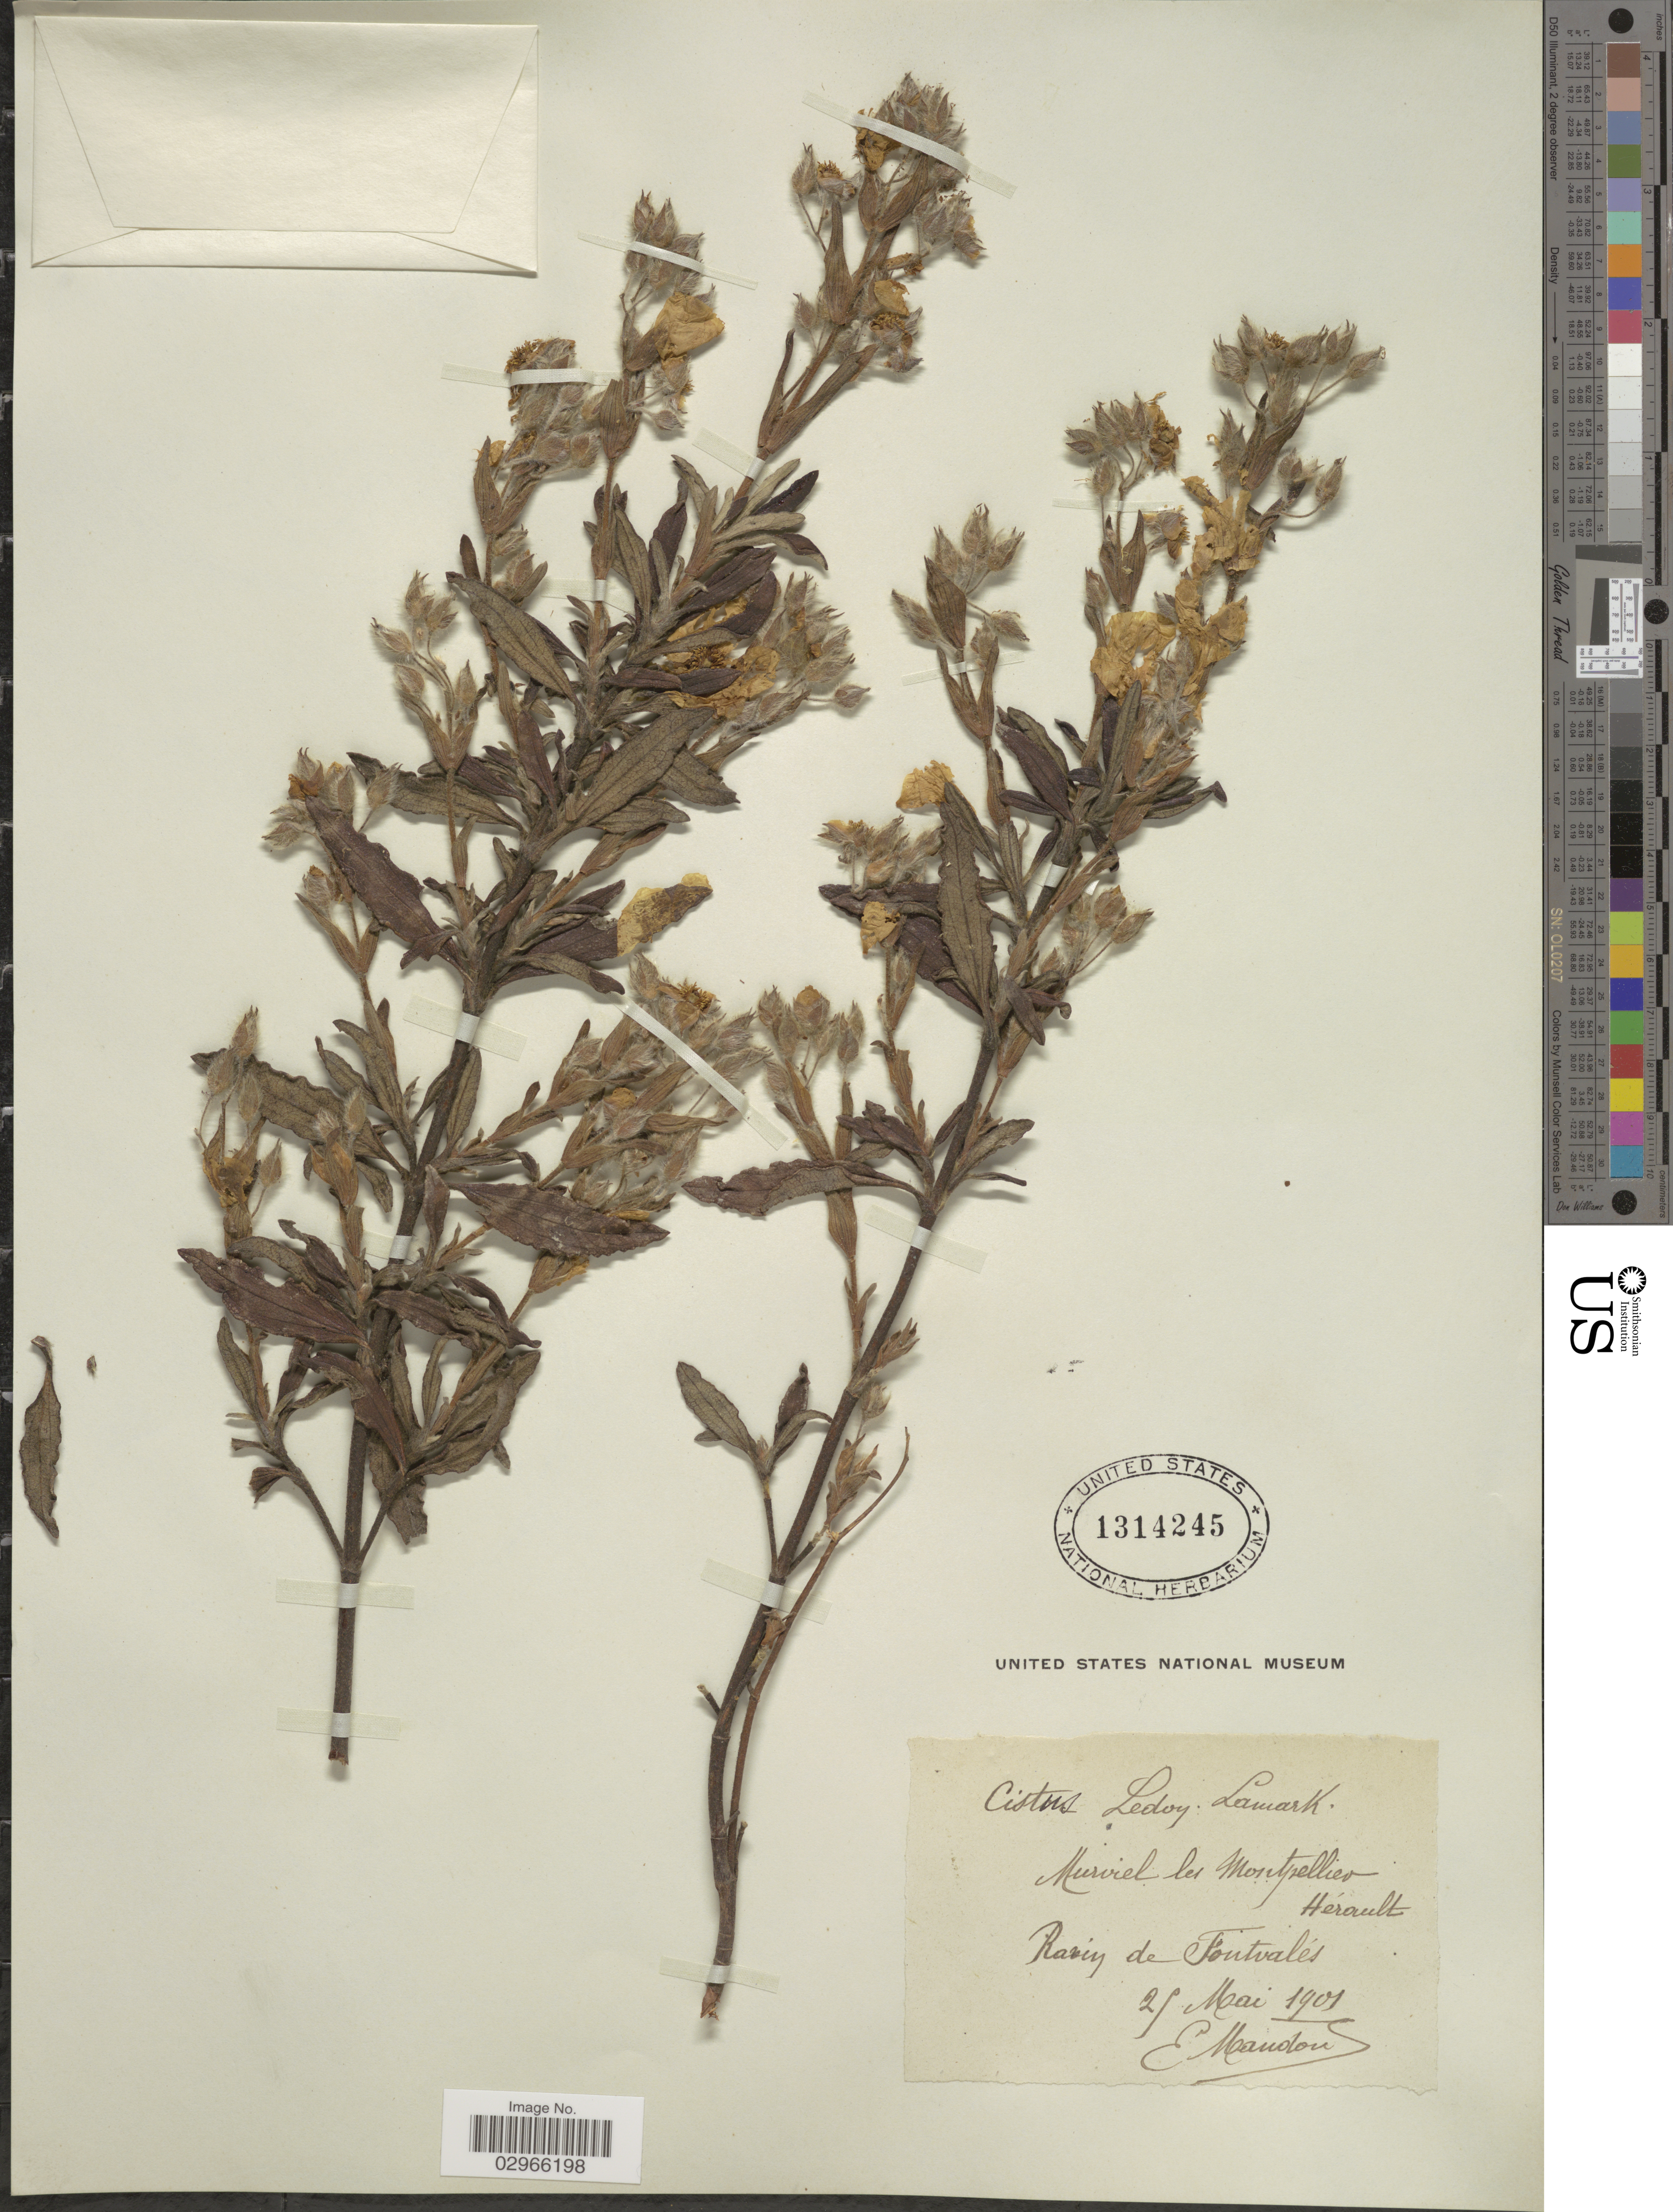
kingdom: Plantae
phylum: Tracheophyta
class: Magnoliopsida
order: Malvales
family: Cistaceae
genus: Cistus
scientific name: Cistus x ledon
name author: Lam.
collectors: E. Mandon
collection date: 1901-05-25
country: France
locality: Murviel les Montpellier, Hérault. Ravin de Fontvalés.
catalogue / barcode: US 1314245